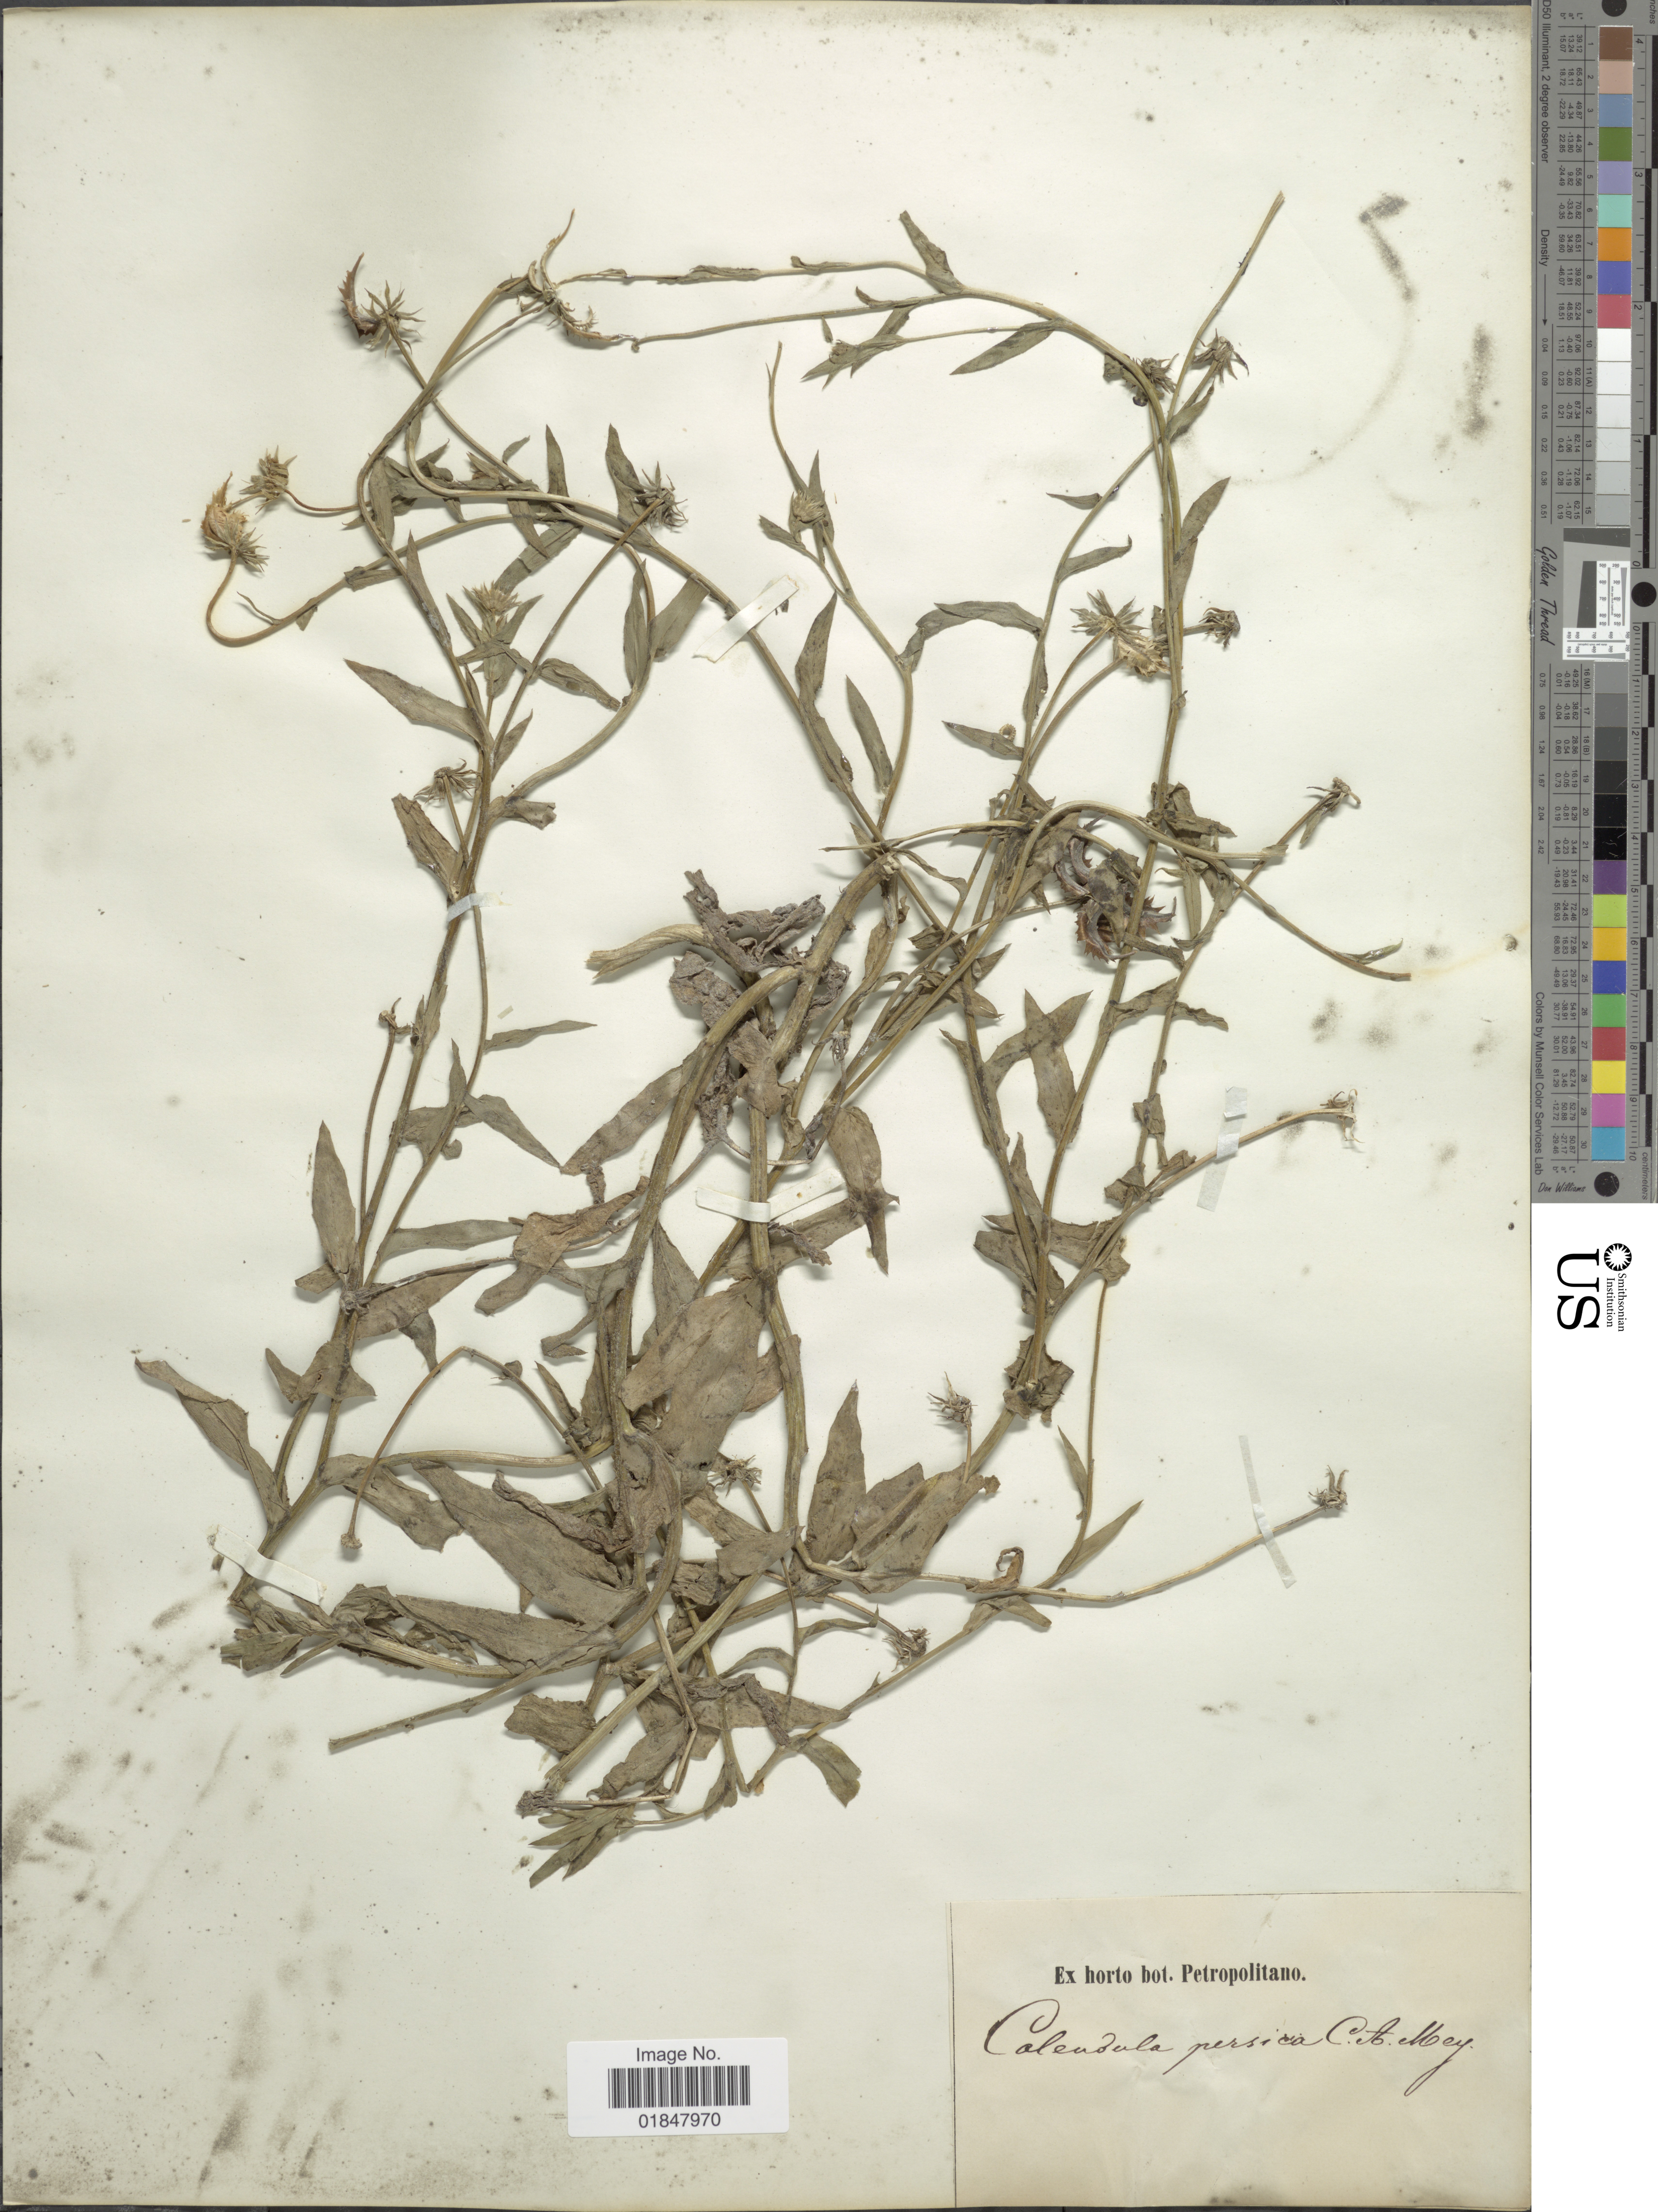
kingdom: Plantae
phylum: Tracheophyta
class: Magnoliopsida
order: Asterales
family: Asteraceae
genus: Calendula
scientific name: Calendula arvensis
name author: L.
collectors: ex Horto Bot. Petropolitano